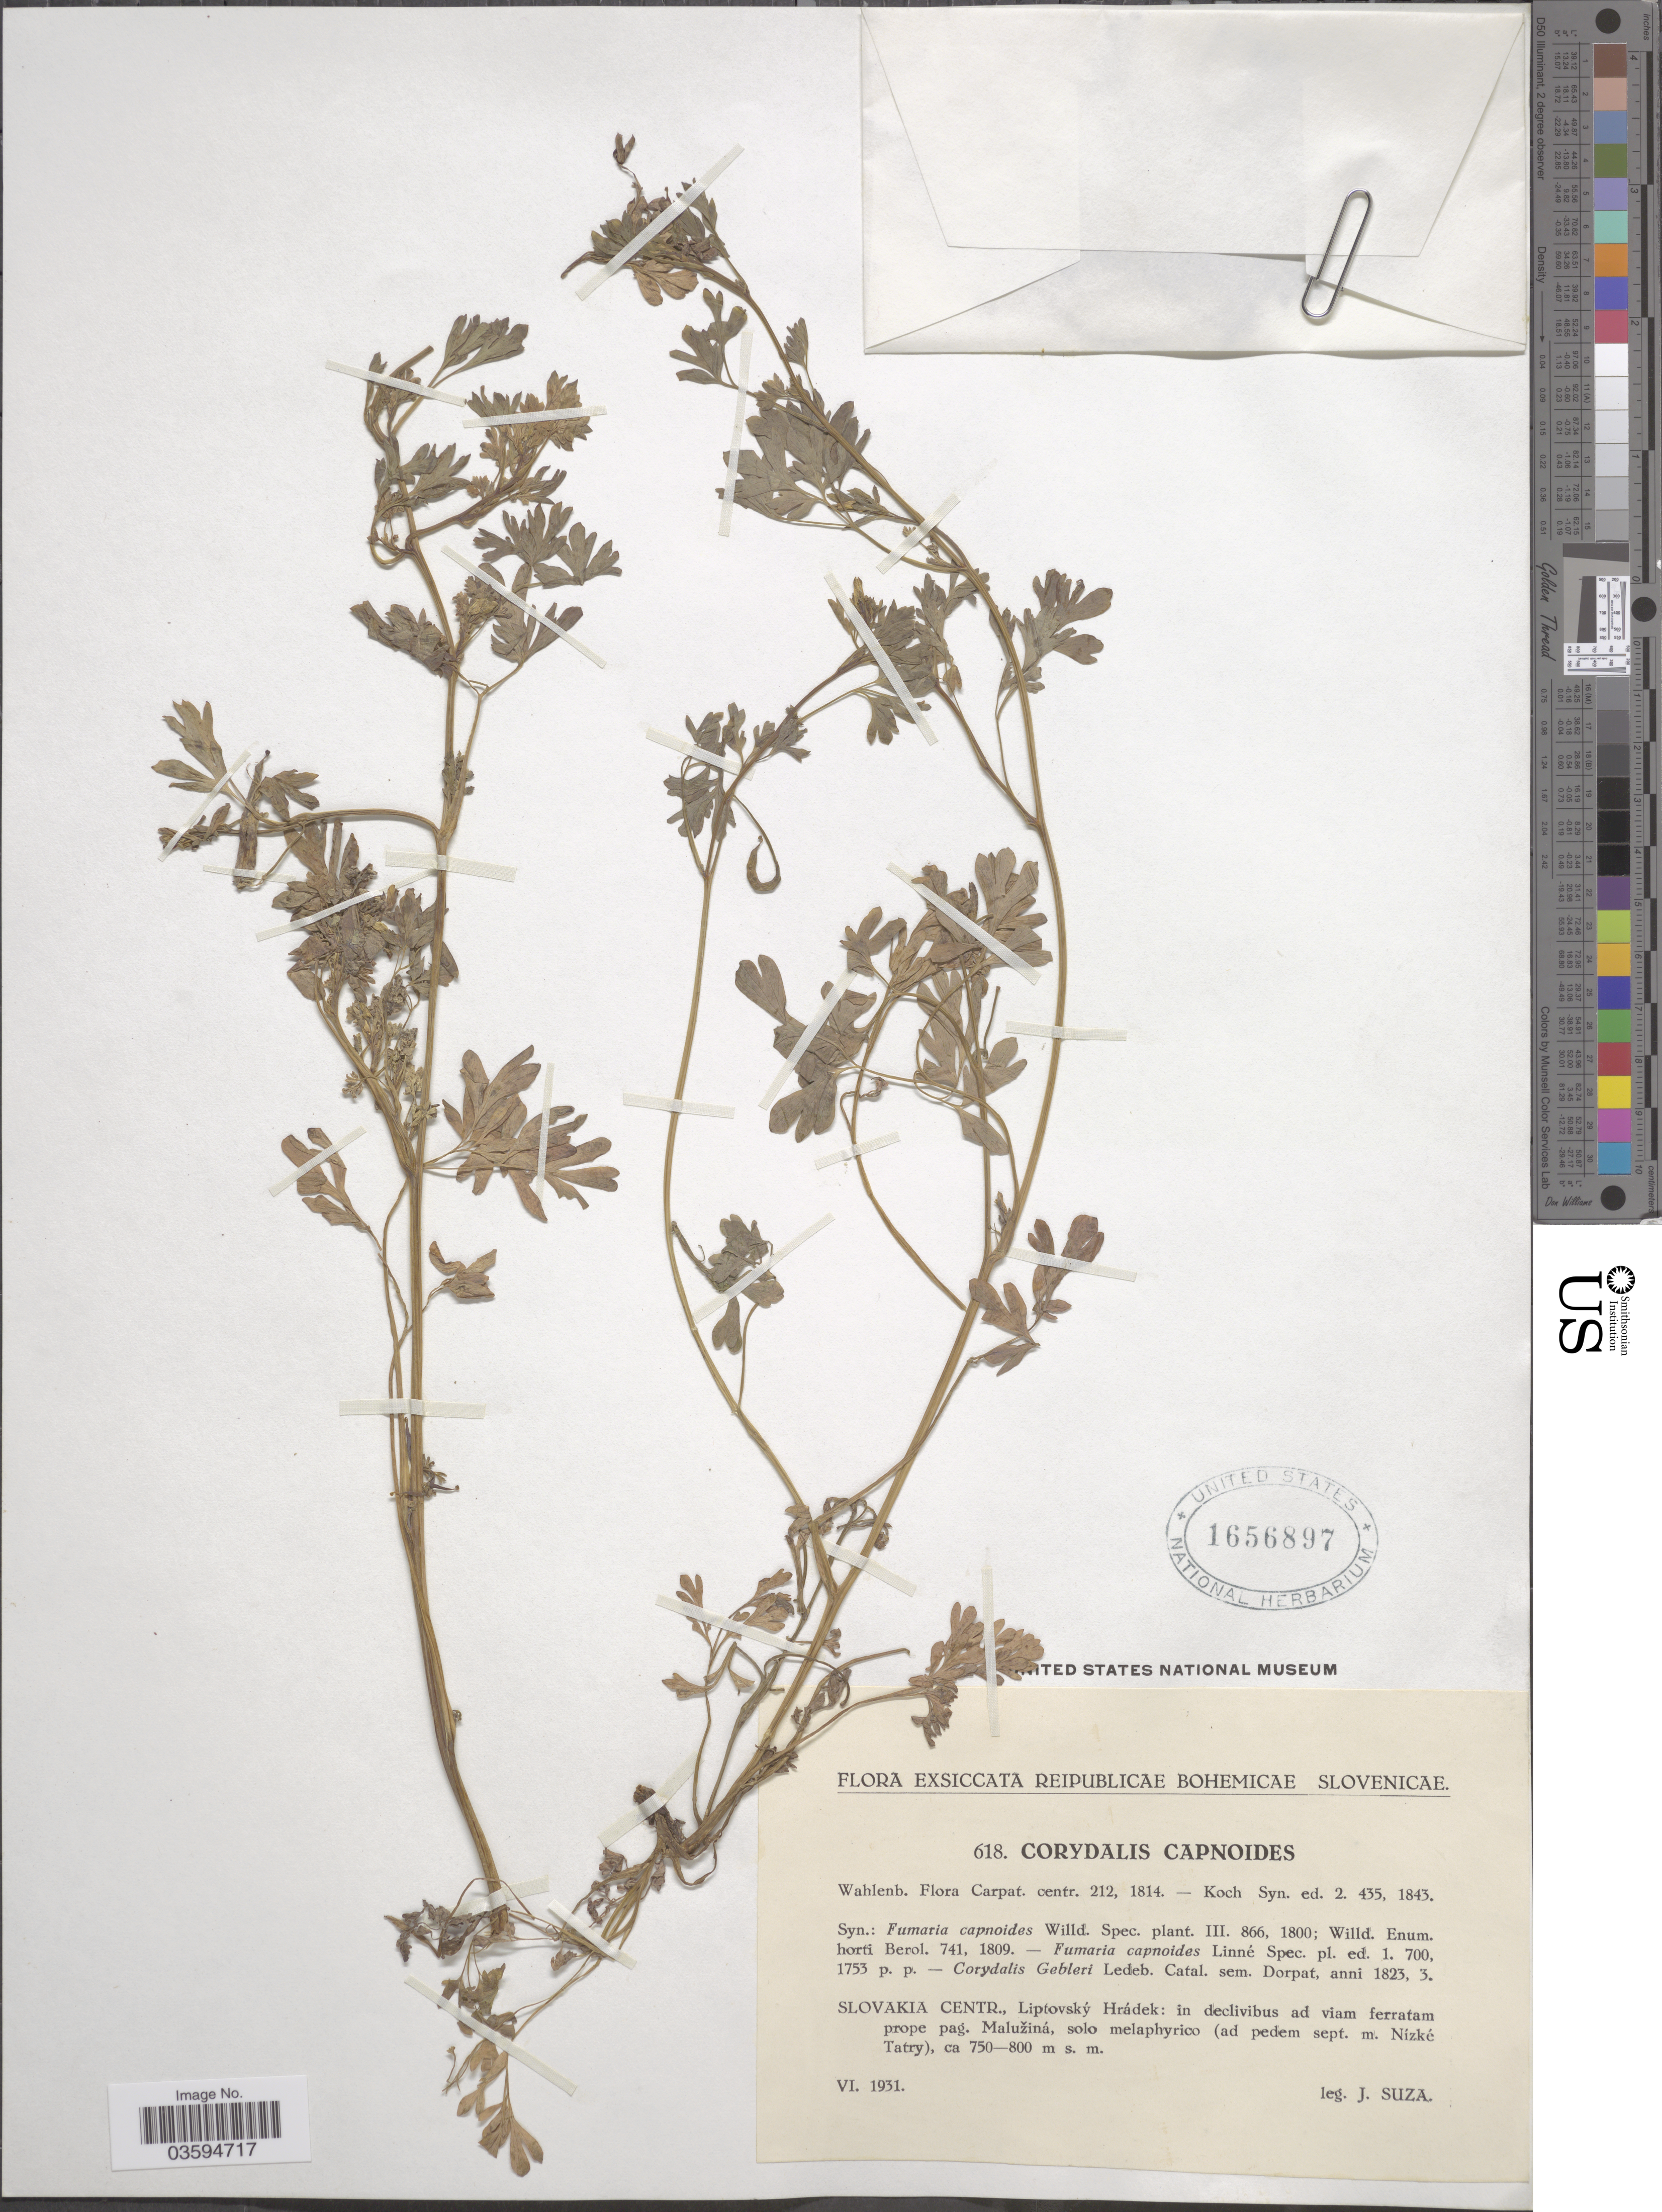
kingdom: Plantae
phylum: Tracheophyta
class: Magnoliopsida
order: Ranunculales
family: Papaveraceae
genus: Corydalis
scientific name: Corydalis capnoides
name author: (L.) Pers.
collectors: J. Suza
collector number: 618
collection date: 1931-06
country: Slovakia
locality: Reipublicae Bohemicae Slovenicae. Slovakia Centr., Liptovský Hrádek: in declivibus ad viam ferratam prope pag. Malužiná, solo melaphyrico (ad pedem sept. m. Nízké Tatry).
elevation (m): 750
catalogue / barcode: US 1656897